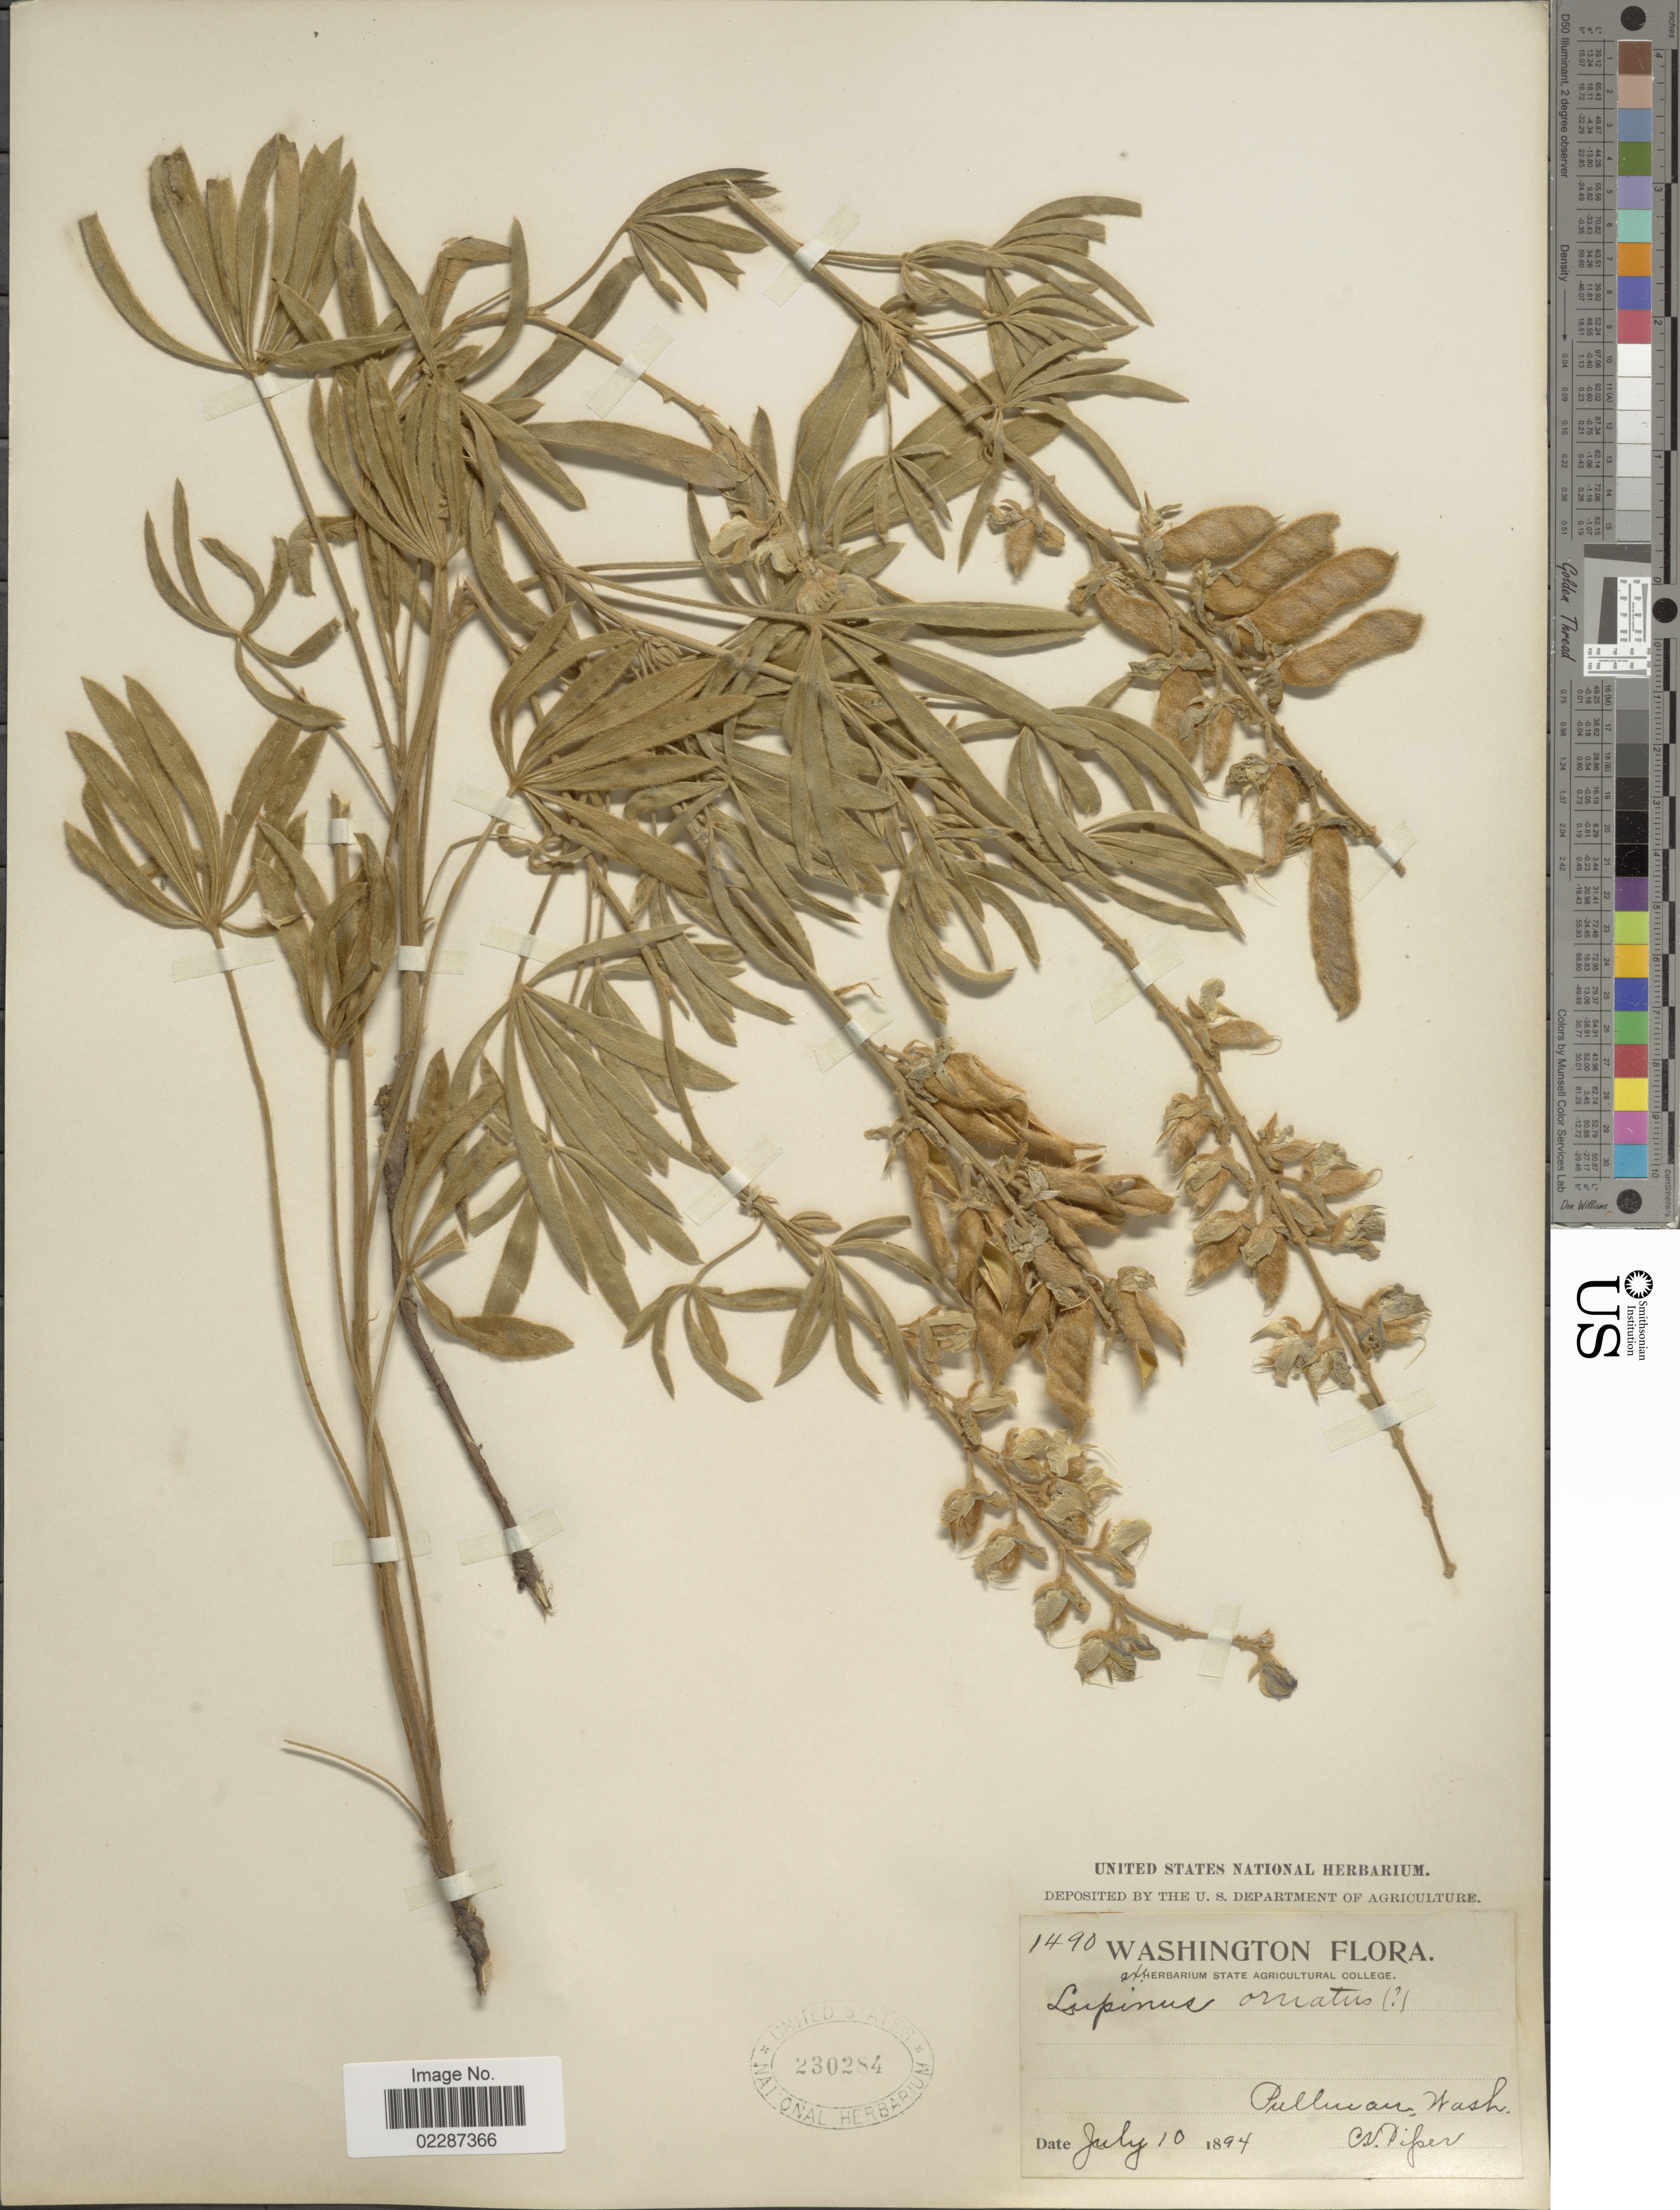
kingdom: Plantae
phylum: Tracheophyta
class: Magnoliopsida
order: Fabales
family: Fabaceae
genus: Lupinus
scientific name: Lupinus sericeus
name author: Pursh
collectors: C. V. Piper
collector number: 1490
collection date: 1894-07-10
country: United States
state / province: Washington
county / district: Whitman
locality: Pullman, Wash.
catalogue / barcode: US 230284